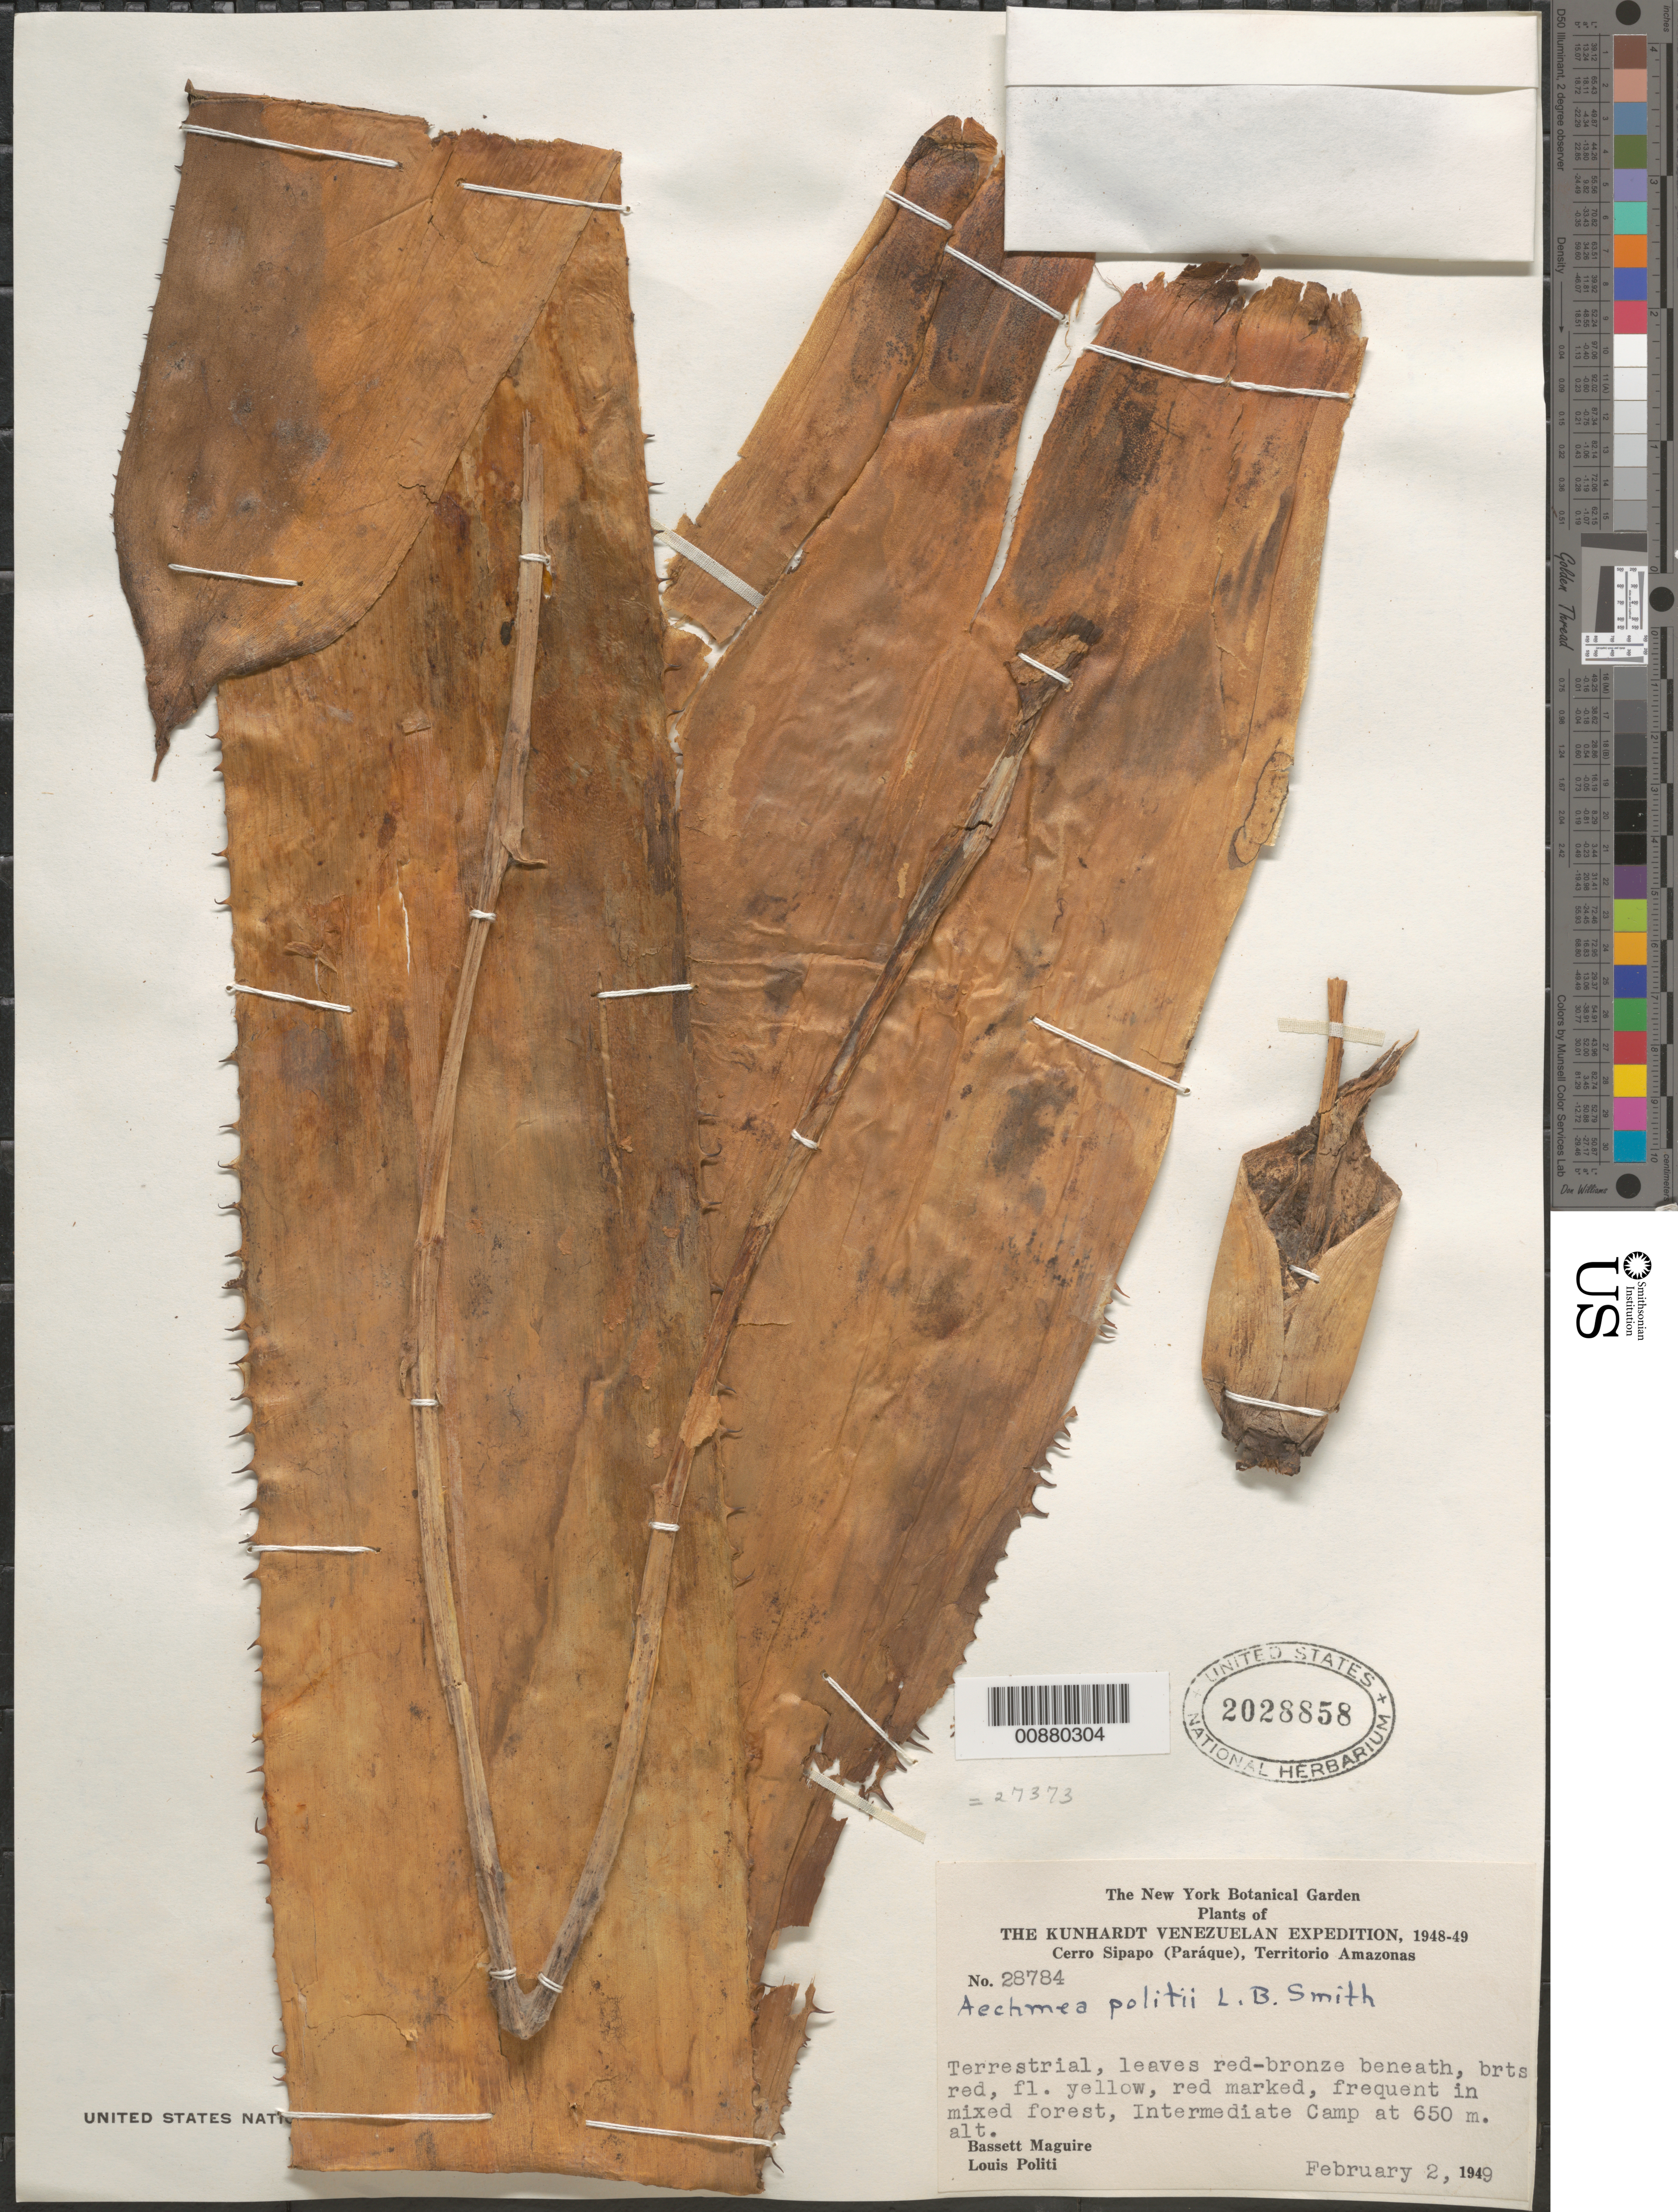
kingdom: Plantae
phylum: Tracheophyta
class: Liliopsida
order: Poales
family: Bromeliaceae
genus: Aechmea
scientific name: Aechmea politii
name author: L.B. Sm.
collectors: B. Maguire & L. Politi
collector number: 28784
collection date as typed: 2-Feb-49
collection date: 1949-02-02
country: Venezuela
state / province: Amazonas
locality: Cerro Sipapo (Paráque), Intermediate Camp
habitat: Mixed forest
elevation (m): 650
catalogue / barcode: US 2028858